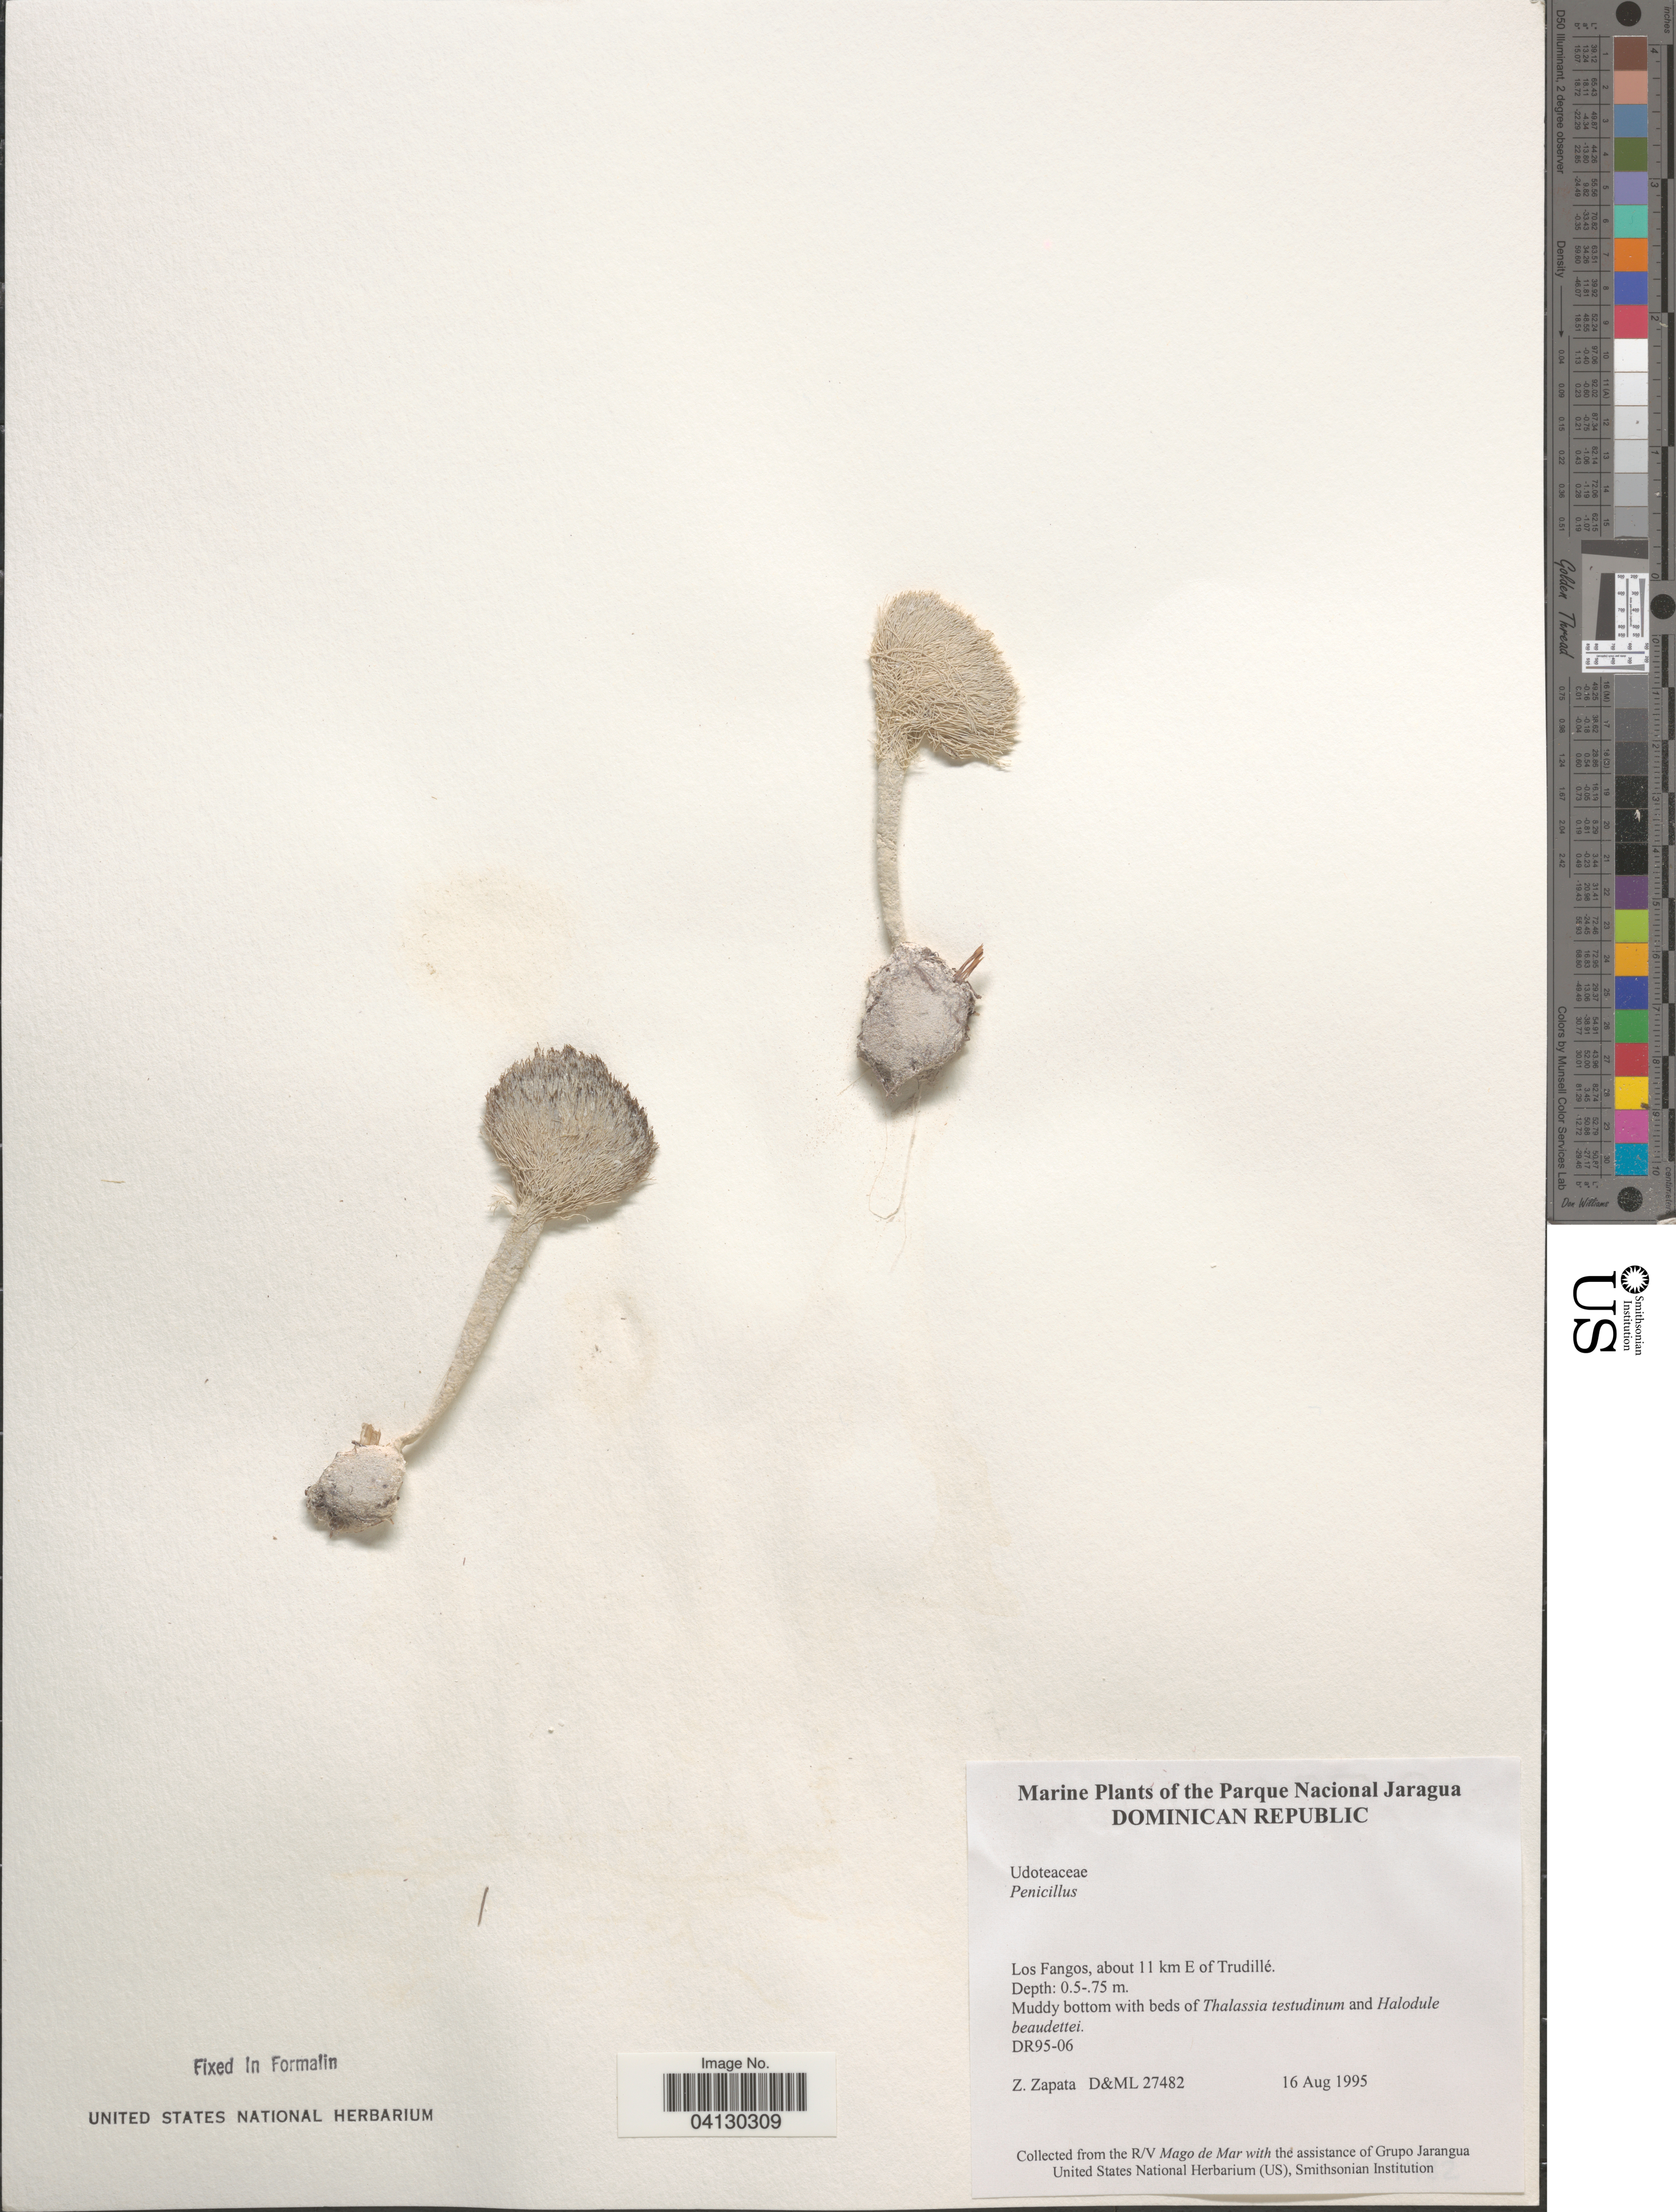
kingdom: Plantae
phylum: Chlorophyta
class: Ulvophyceae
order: Bryopsidales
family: Udoteaceae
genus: Penicillus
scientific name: Penicillus sp.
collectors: Z. Zapata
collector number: D&ML27482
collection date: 1995-08-16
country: Dominican Republic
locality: The Parque Nacional Jaragua. Los Fangos, about 11 km E of Trudillé.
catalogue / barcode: US 328942